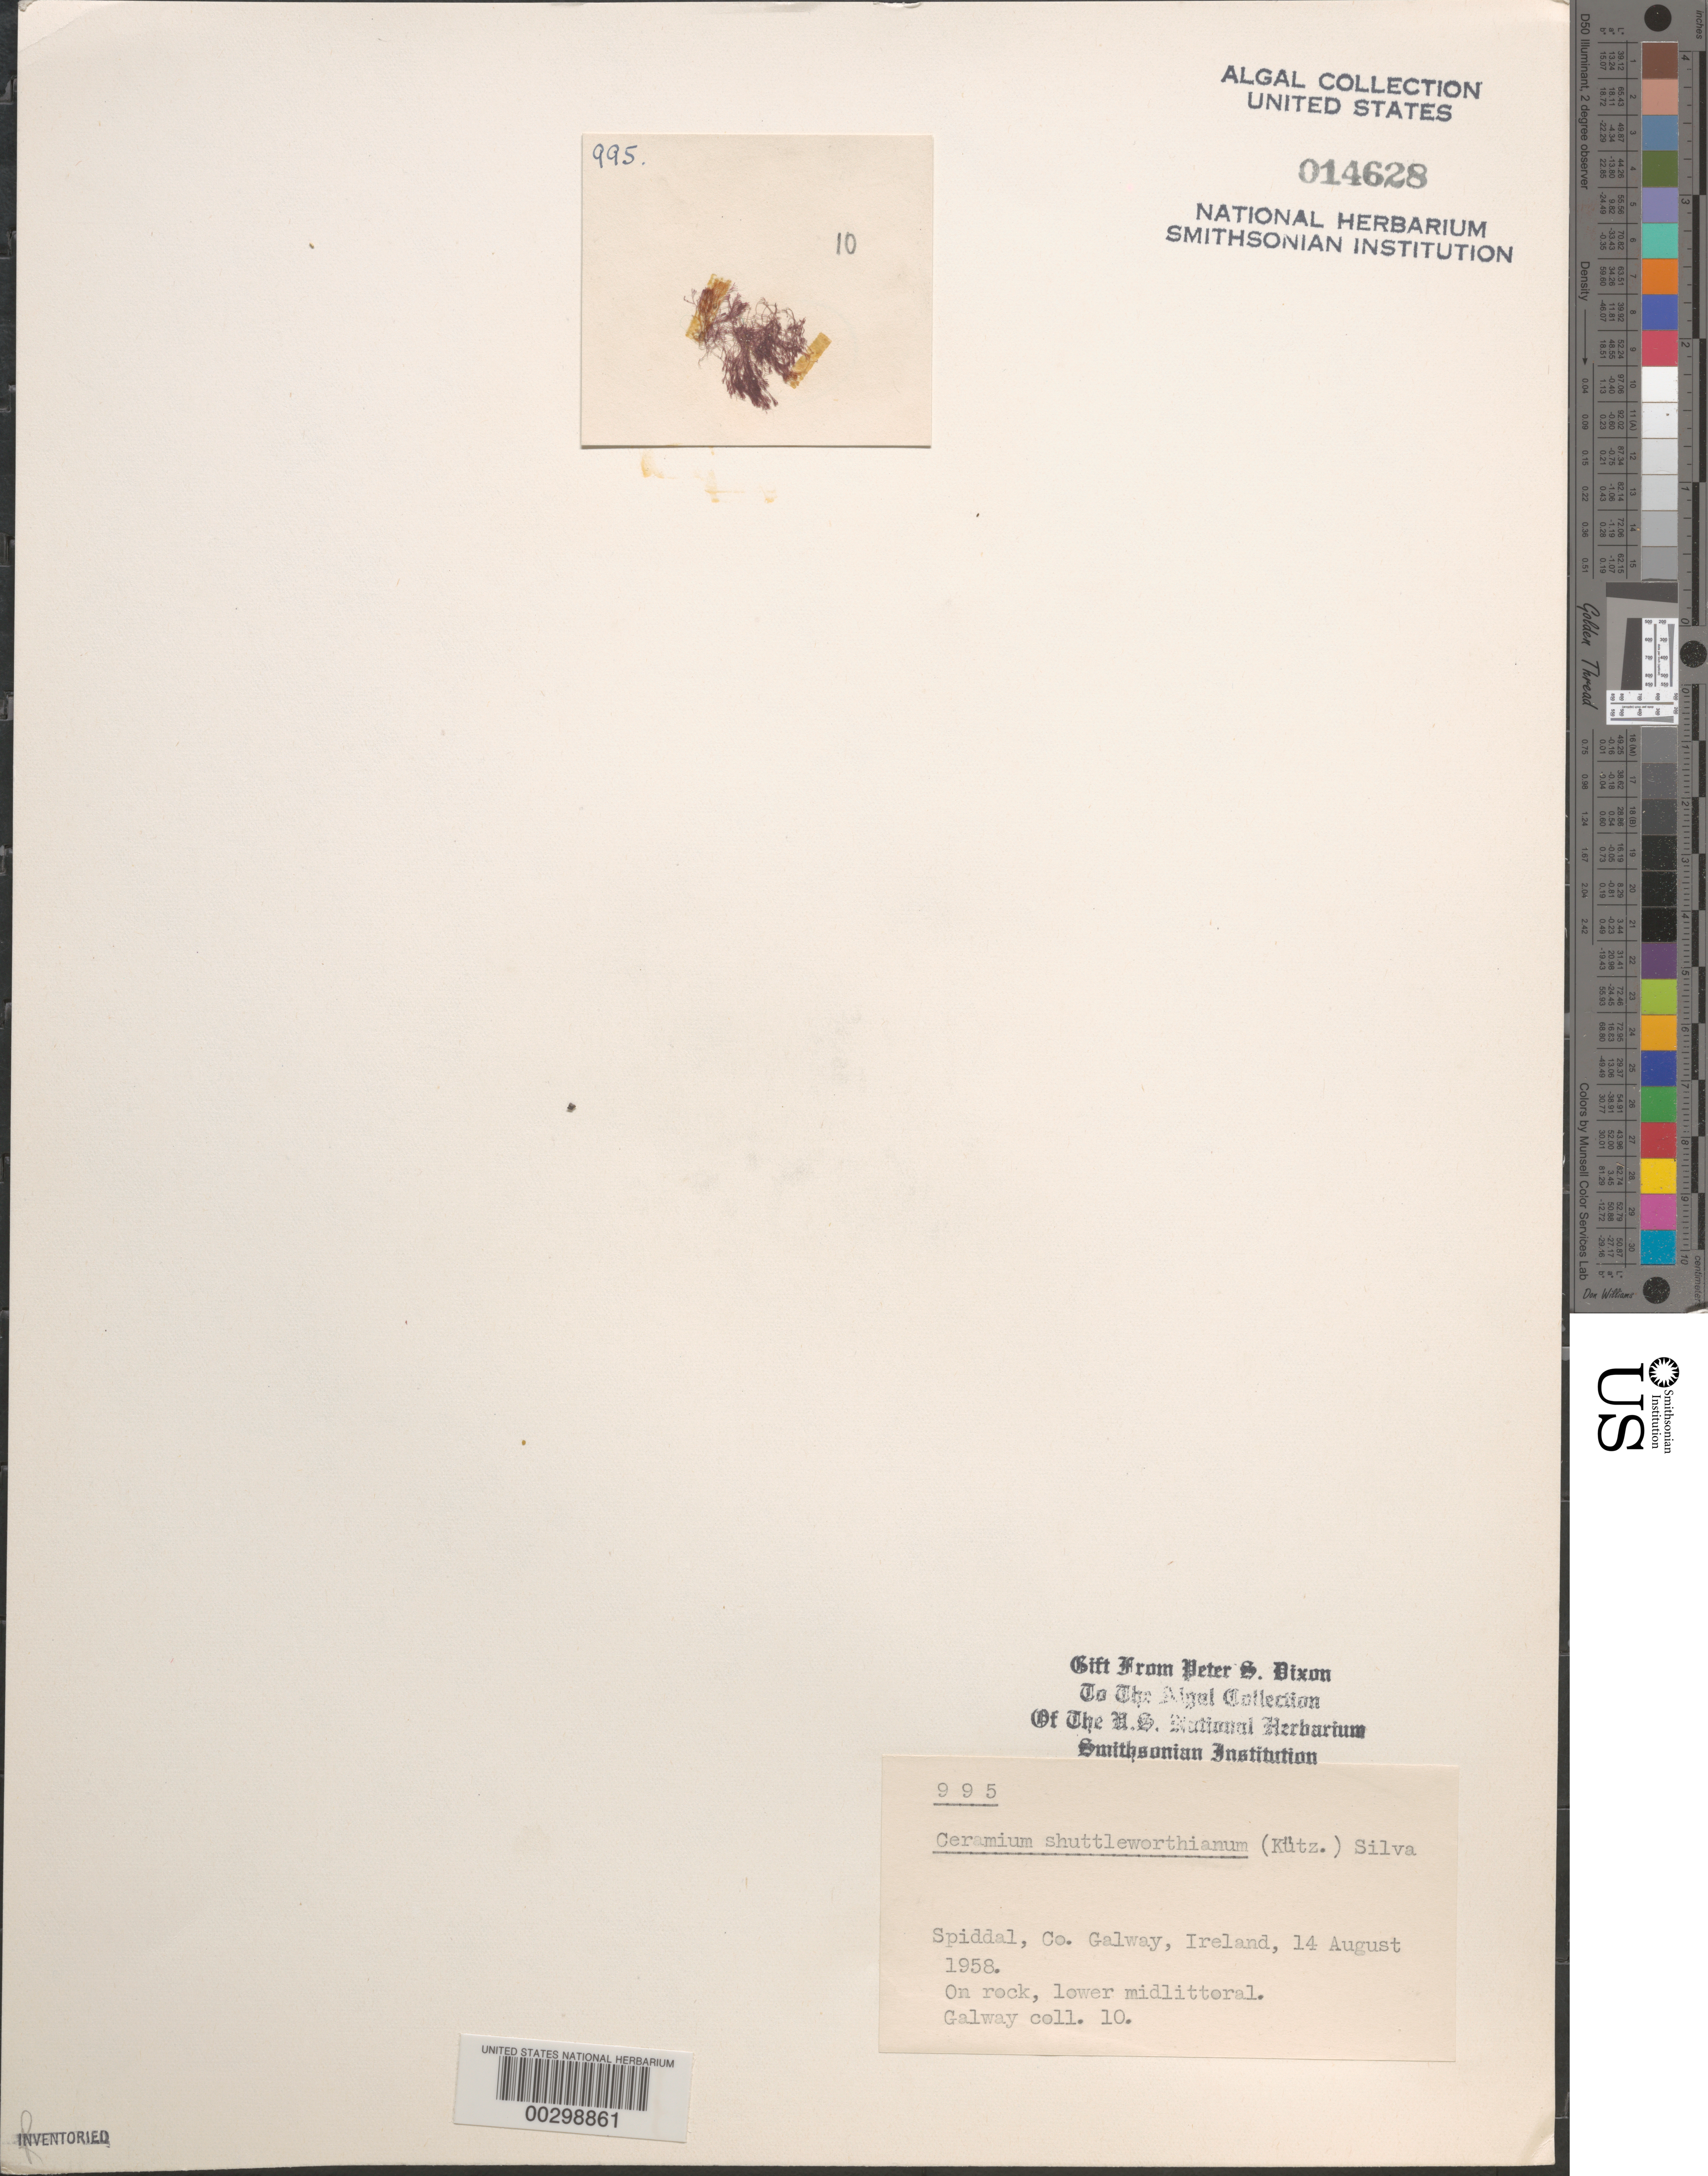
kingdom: Plantae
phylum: Rhodophyta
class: Florideophyceae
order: Ceramiales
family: Ceramiaceae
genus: Ceramium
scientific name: Ceramium shuttleworthianum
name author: (Kütz.) Rabenh.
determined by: Dixon, P. S.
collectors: P. S. Dixon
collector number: PSD 995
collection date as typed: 14 Aug 1958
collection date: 1958-08-14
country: Ireland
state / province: Connaught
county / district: Galway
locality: Spiddal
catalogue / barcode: US 14628